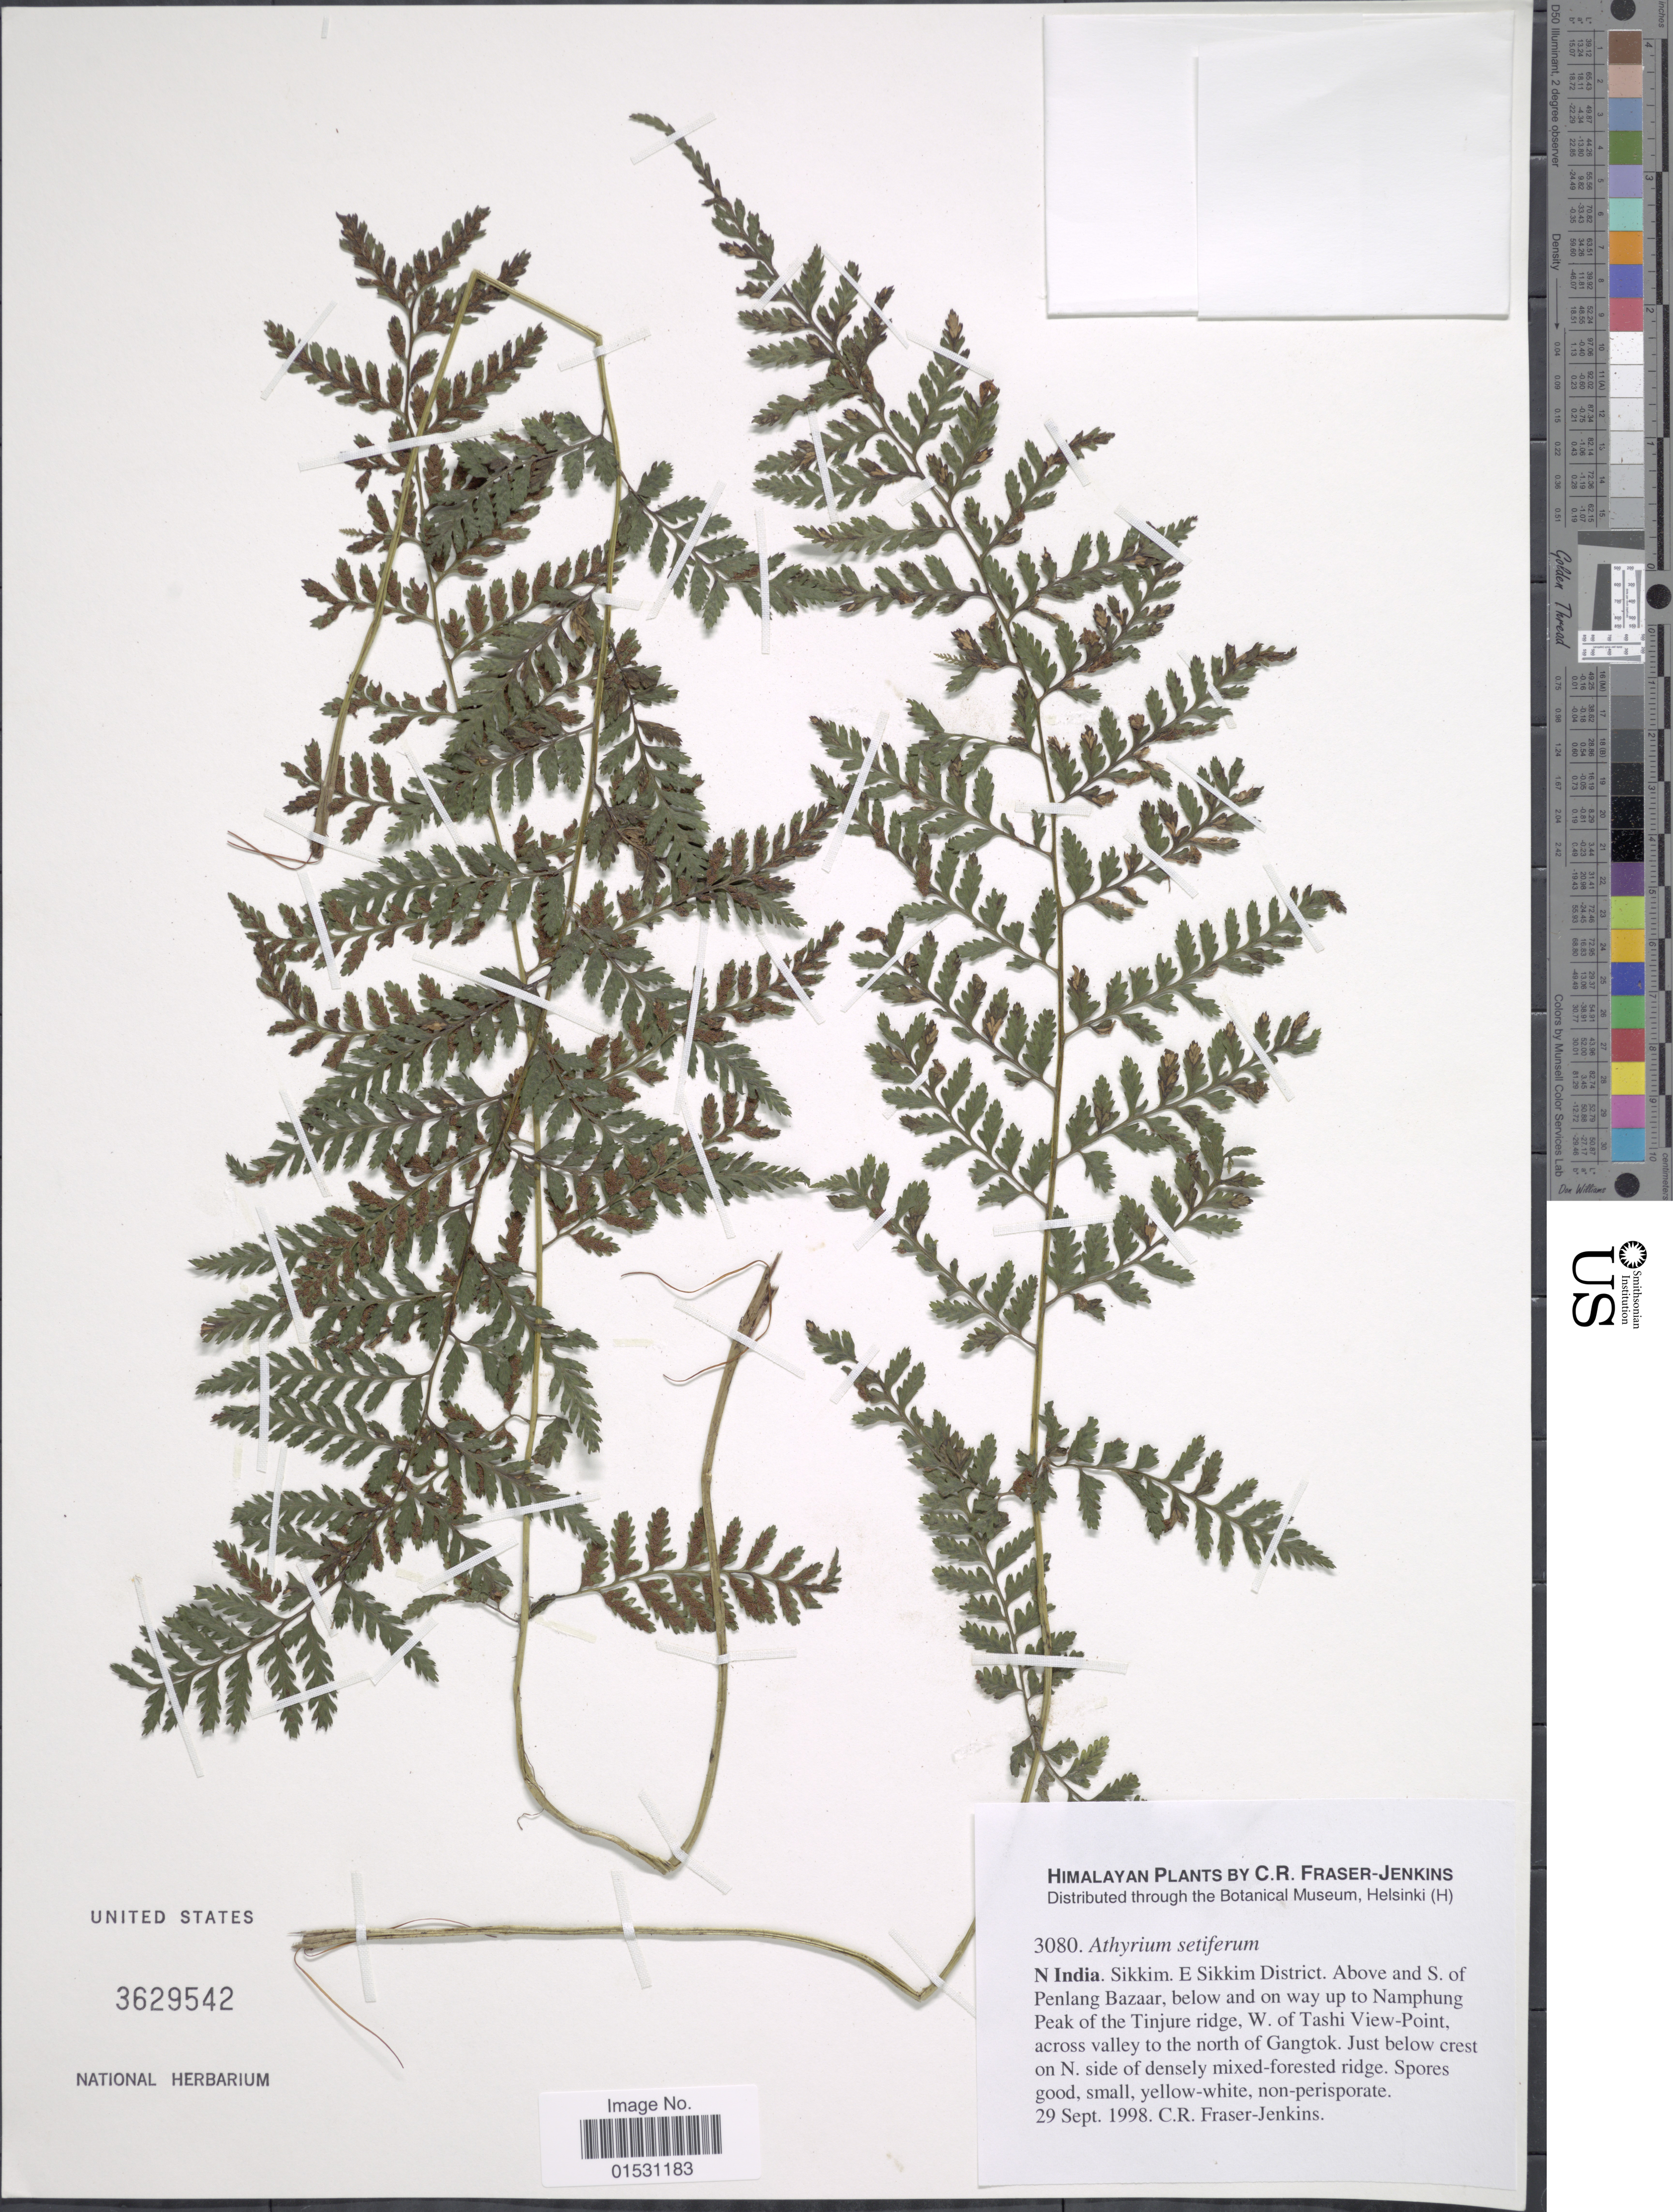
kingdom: Plantae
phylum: Tracheophyta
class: Polypodiopsida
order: Polypodiales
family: Athyriaceae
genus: Athyrium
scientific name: Athyrium setiferum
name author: C. Chr.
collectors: C. R. Fraser-Jenkins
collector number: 3080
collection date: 1998-09-29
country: India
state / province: Sikkim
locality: Himalayan. N India. E Sikkim District. Above and S. of Penlang Bazaar, below and on way up to Namphung Peak of the Tinjure ridge, W. of Tashi View-Point, across valley to the north of Gangtok. Just below crest on N. side of densely mixed-forested ridge.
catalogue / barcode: US 3629542